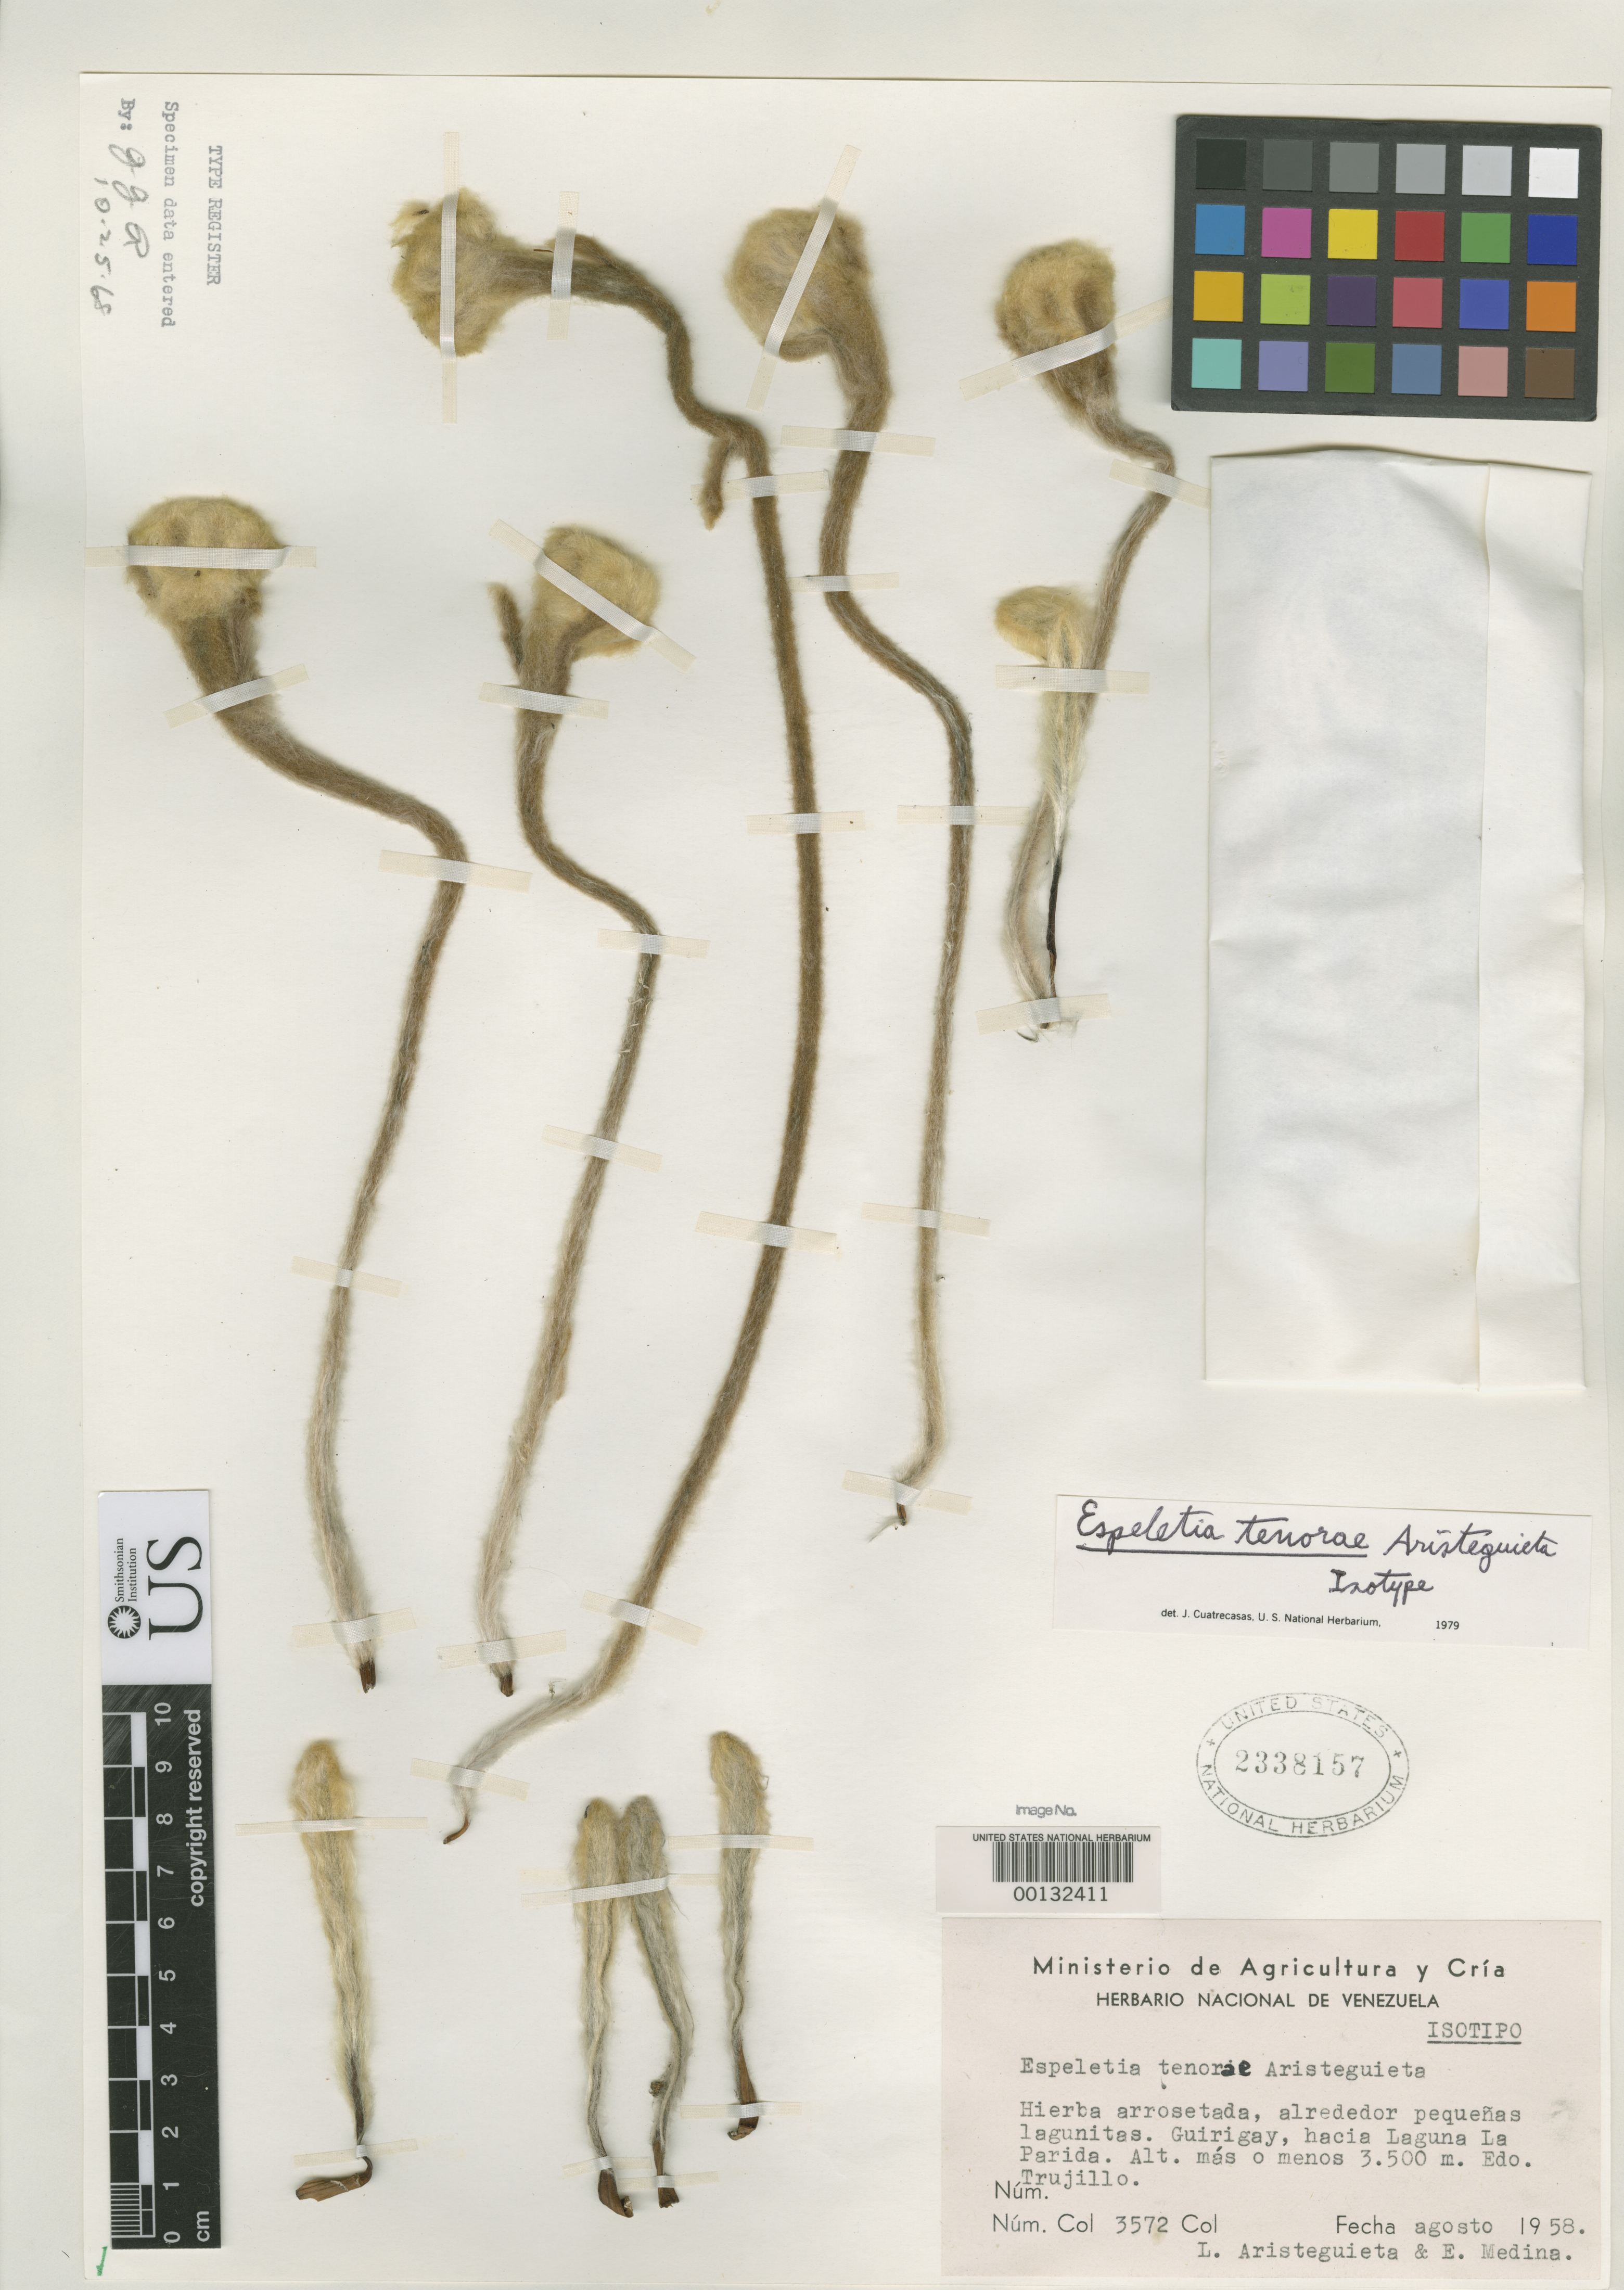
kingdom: Plantae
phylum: Tracheophyta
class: Magnoliopsida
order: Asterales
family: Asteraceae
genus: Espeletia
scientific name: Espeletia tenorae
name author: Aristeg.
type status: Isotype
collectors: L. Aristeguieta & E. Medina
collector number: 3572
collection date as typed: Aug 1958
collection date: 1958-08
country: Venezuela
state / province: Trujillo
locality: Guirigay, Laguna La Parida.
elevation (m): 3500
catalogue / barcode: US 2338157